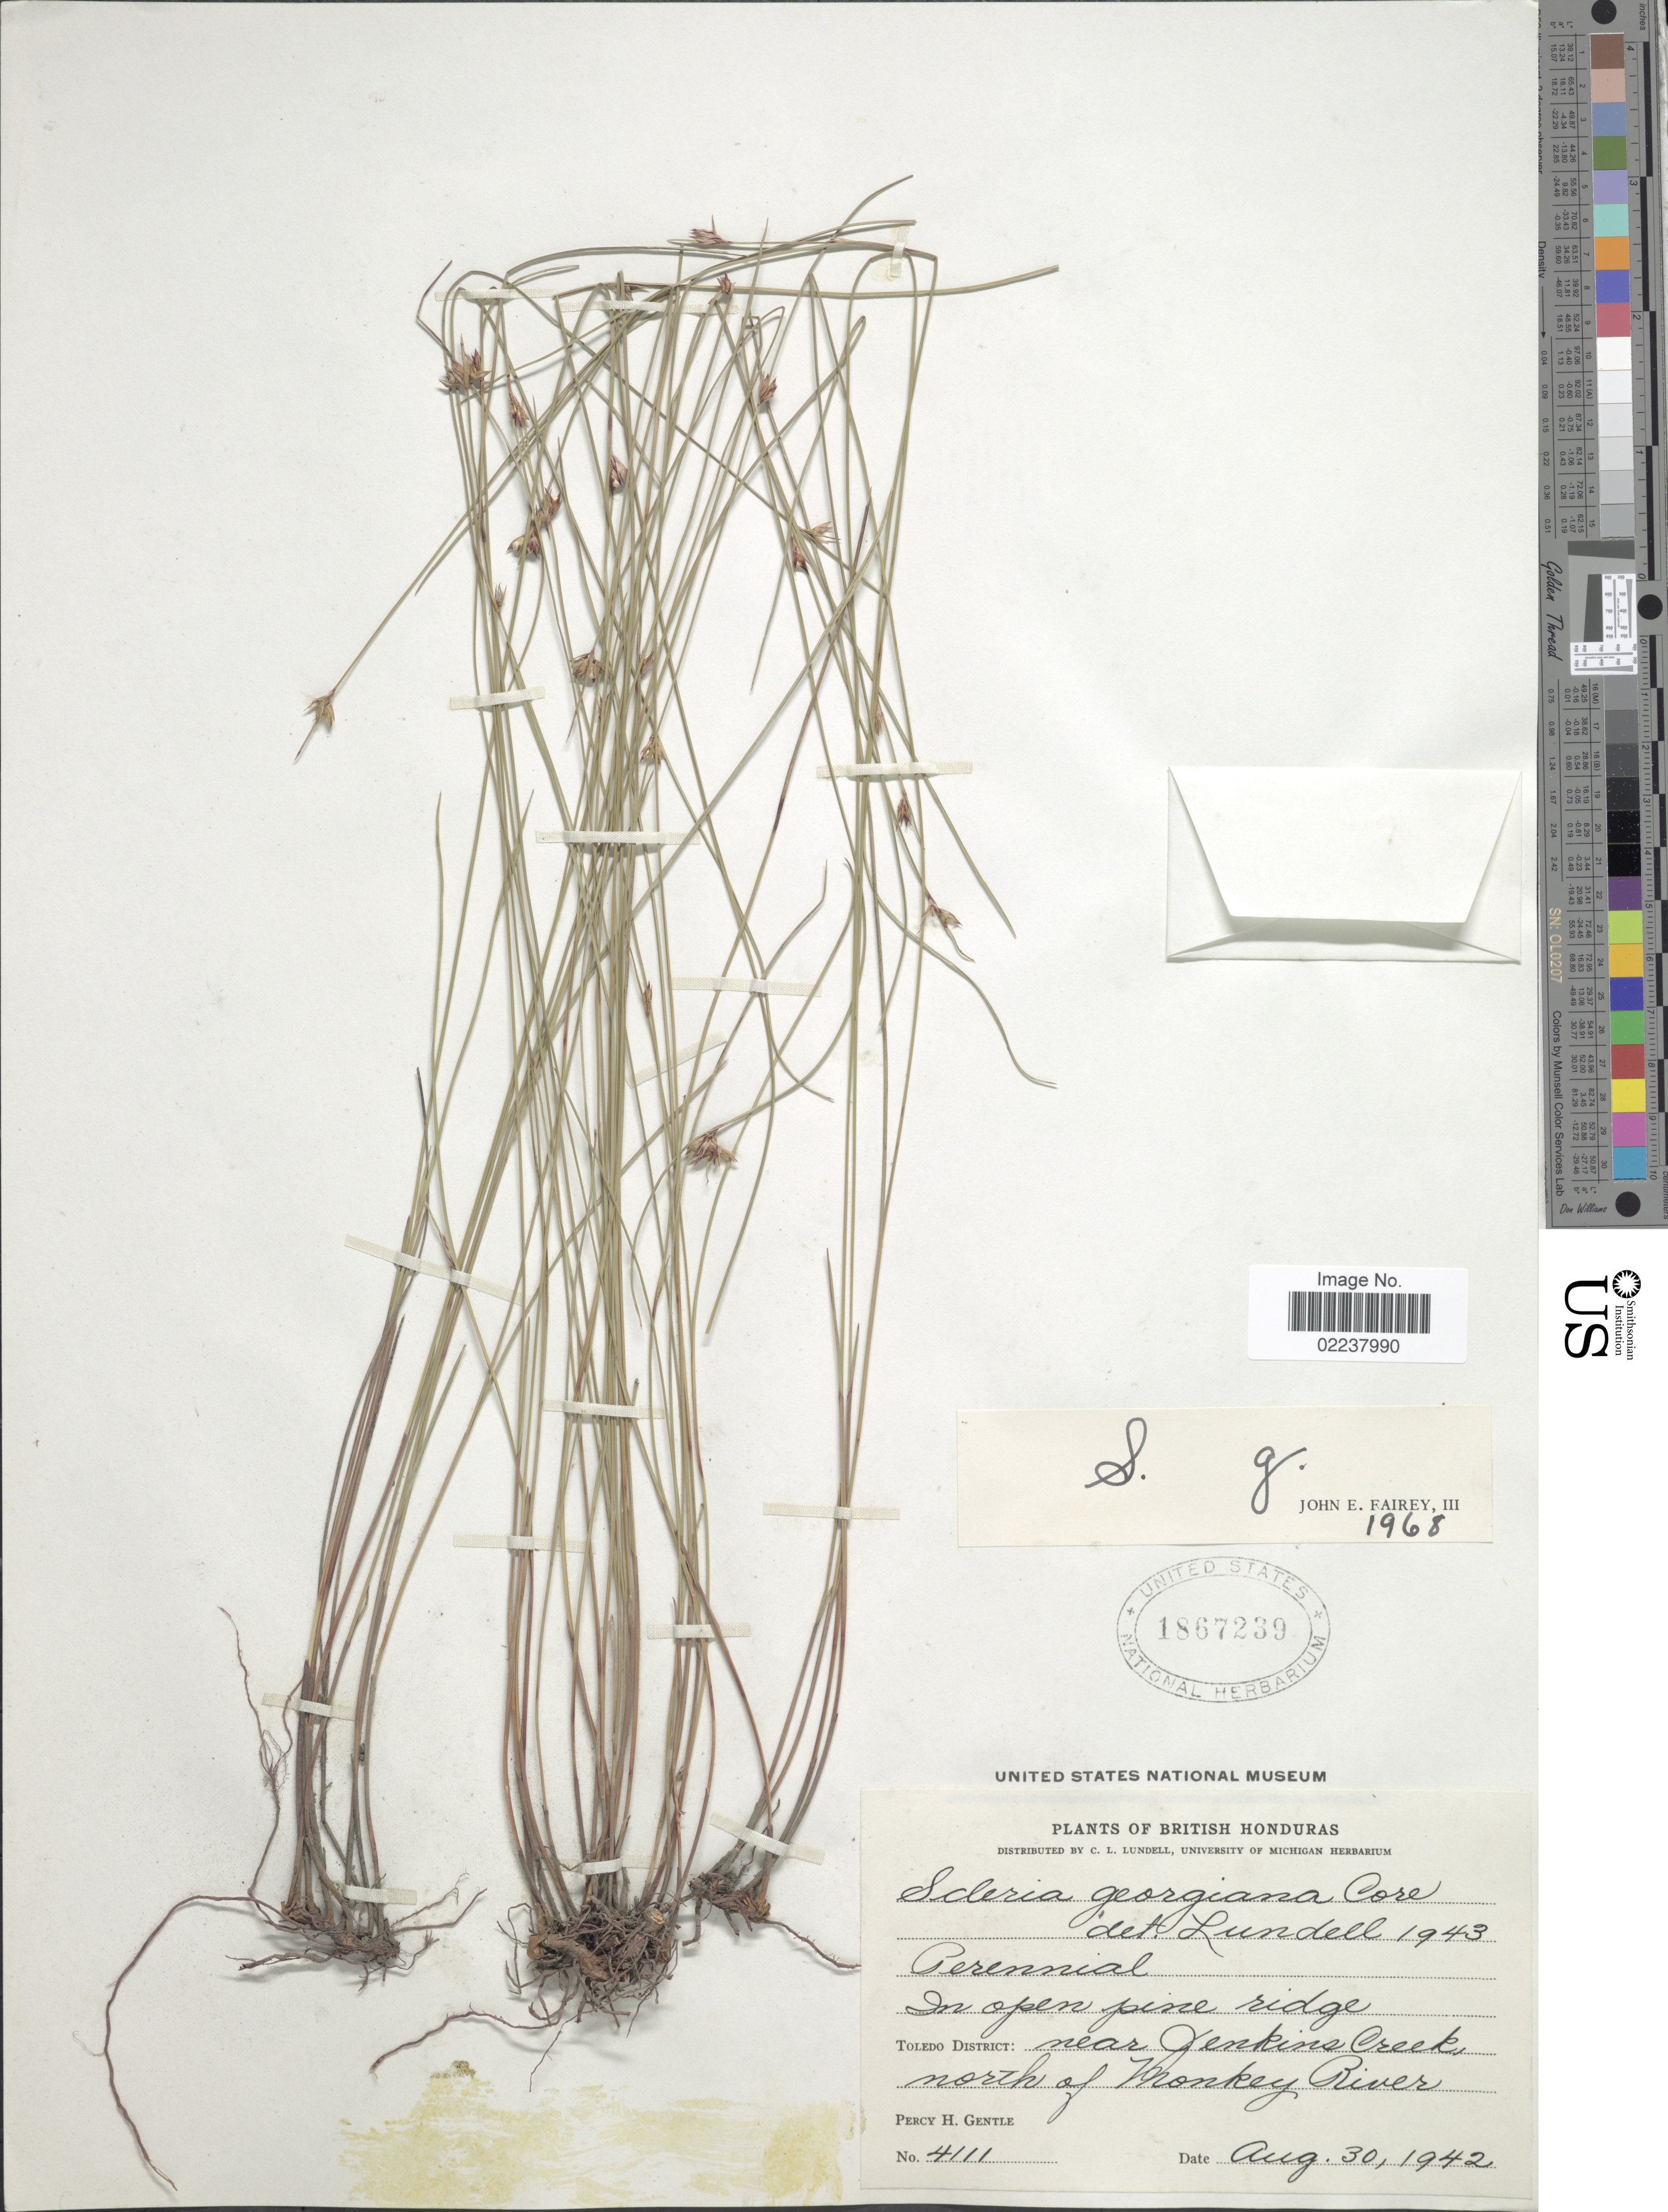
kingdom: Plantae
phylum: Tracheophyta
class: Liliopsida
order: Poales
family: Cyperaceae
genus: Scleria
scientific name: Scleria georgiana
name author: Core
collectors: P. H. Gentle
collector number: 4111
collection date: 1942-08-30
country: Belize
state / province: Toledo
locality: British Honduras, Toledo District: near Jenkins Creek north of Monkey River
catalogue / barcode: US 1867239